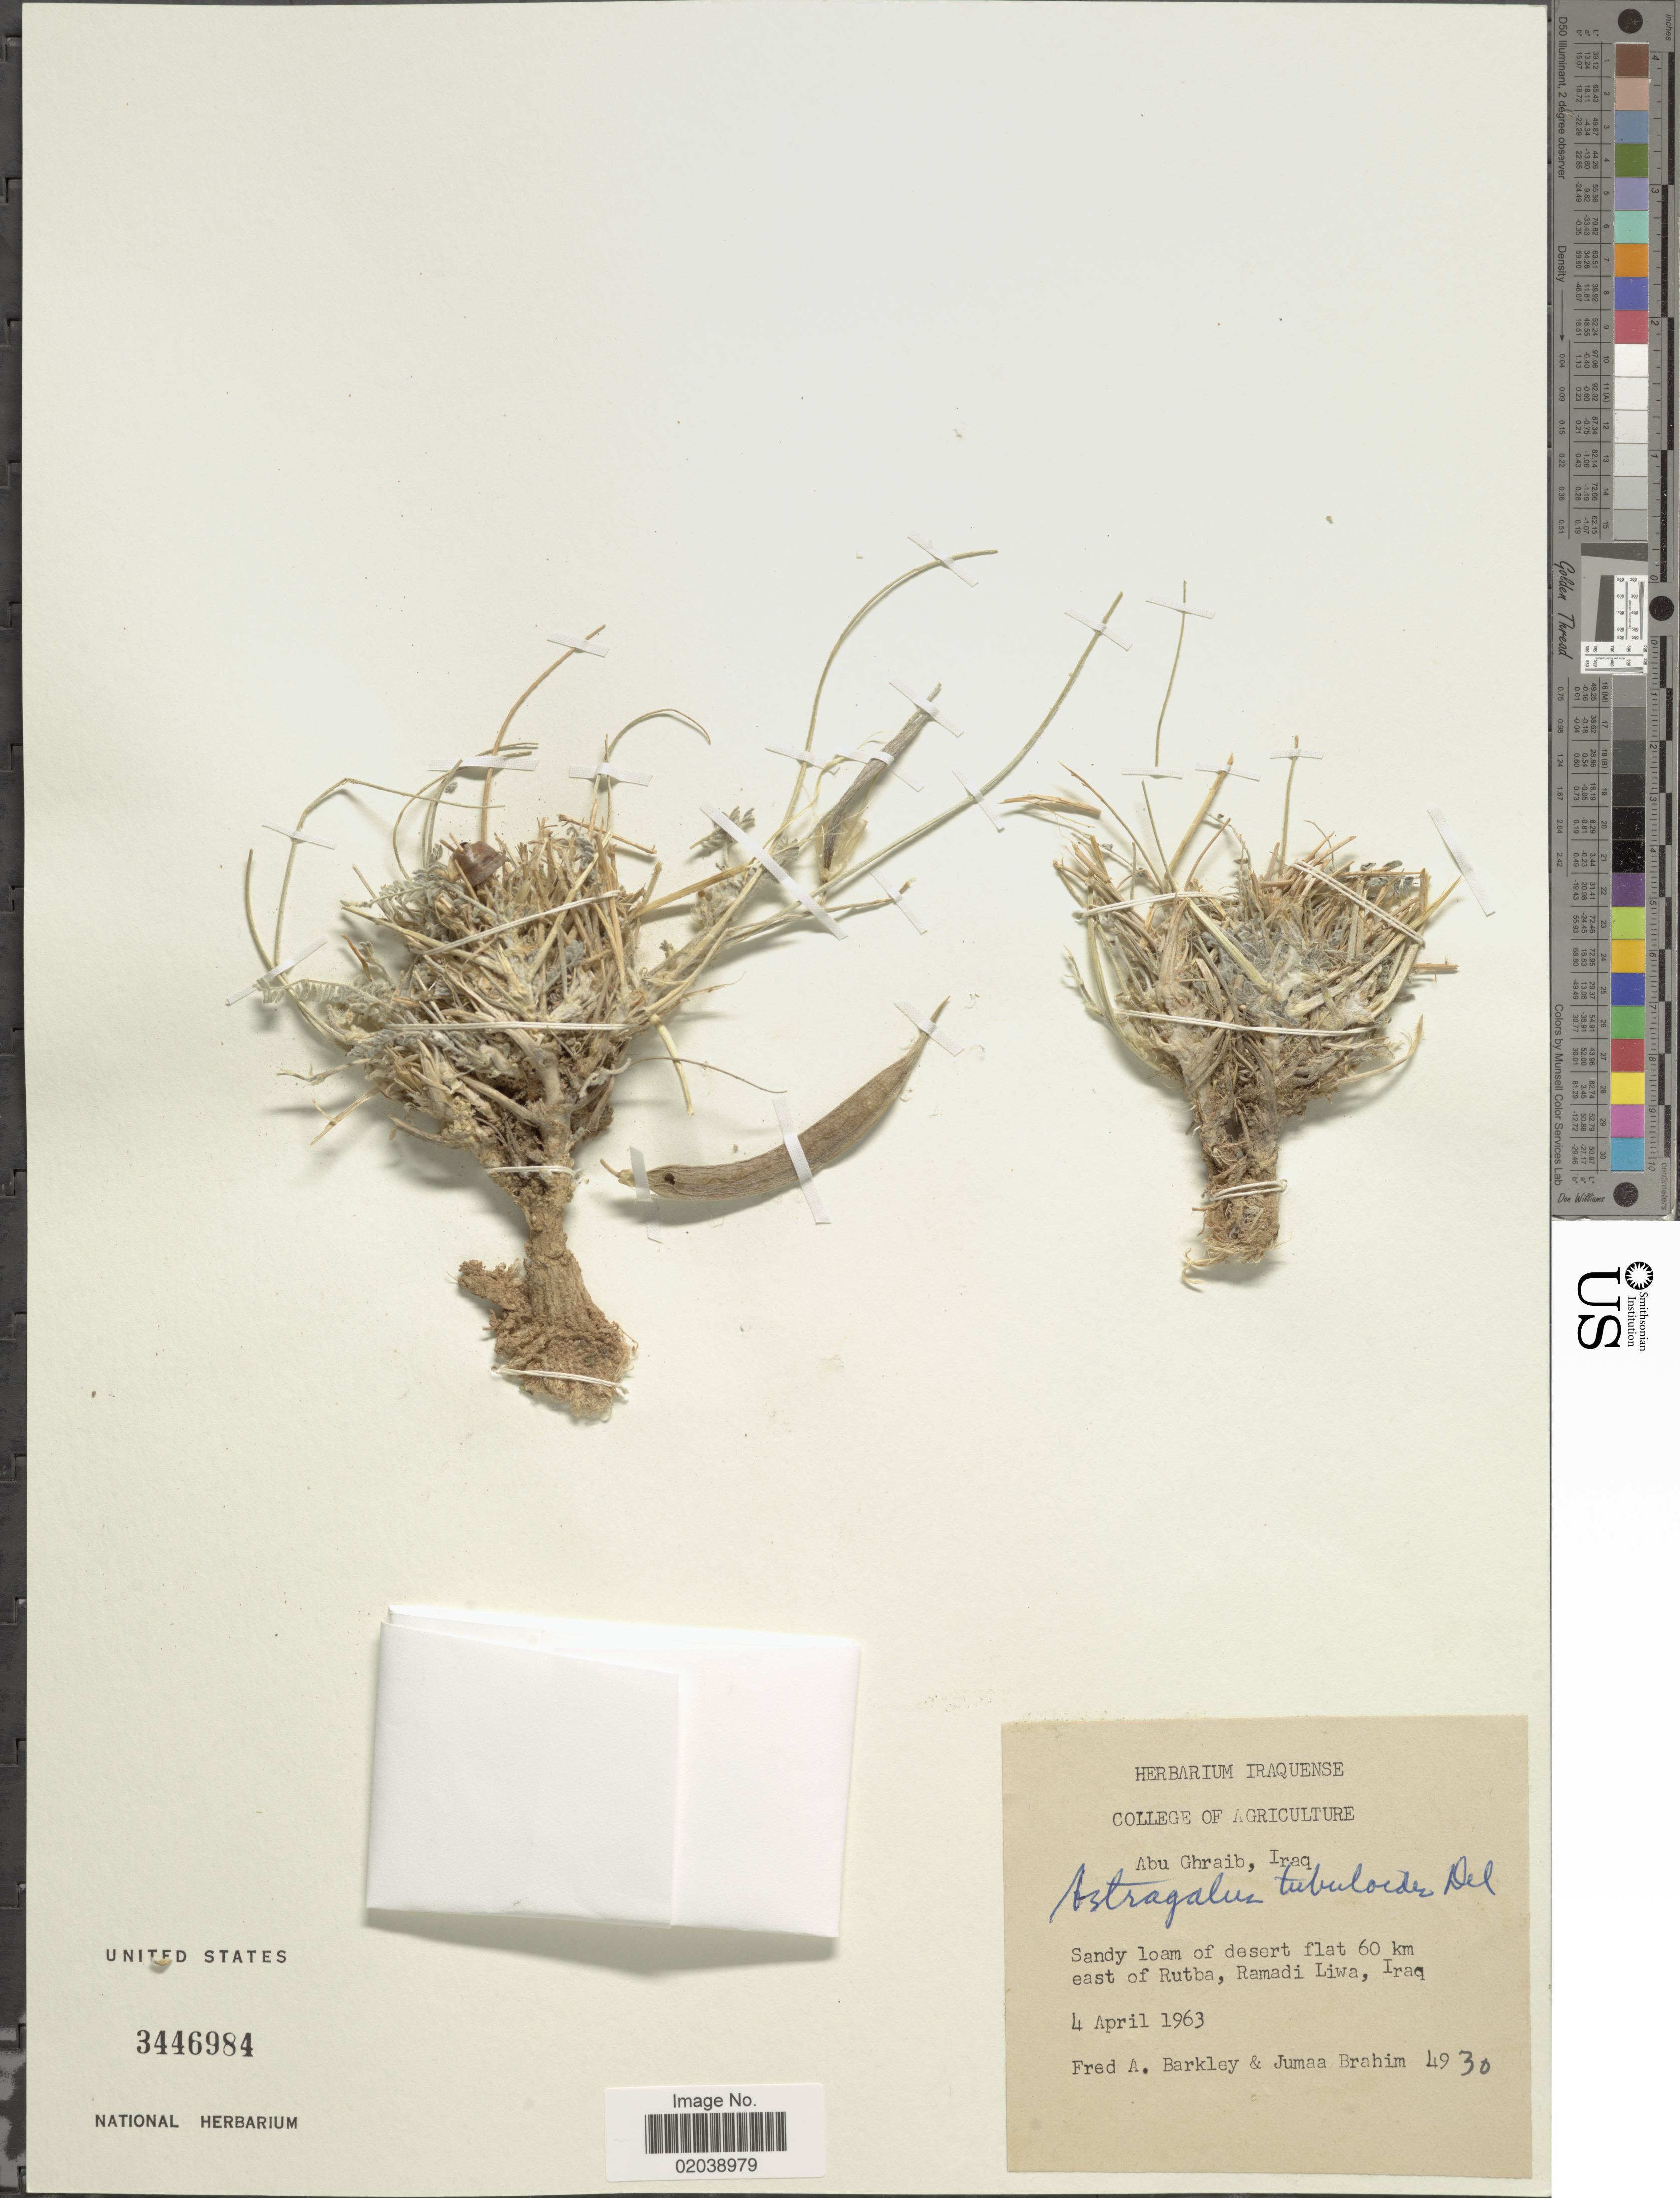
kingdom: Plantae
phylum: Tracheophyta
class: Magnoliopsida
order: Fabales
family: Fabaceae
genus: Astragalus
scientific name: Astragalus tribuloides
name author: Delile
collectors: F. A. Barkley & Brahim M., J.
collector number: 4930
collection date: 1963-04-04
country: Iraq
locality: Abu Ghraib, Iraq, Sandy loam of desert flat 60 km east of Rutba, Ramadi Liwa, Iraq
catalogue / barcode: US 3446984